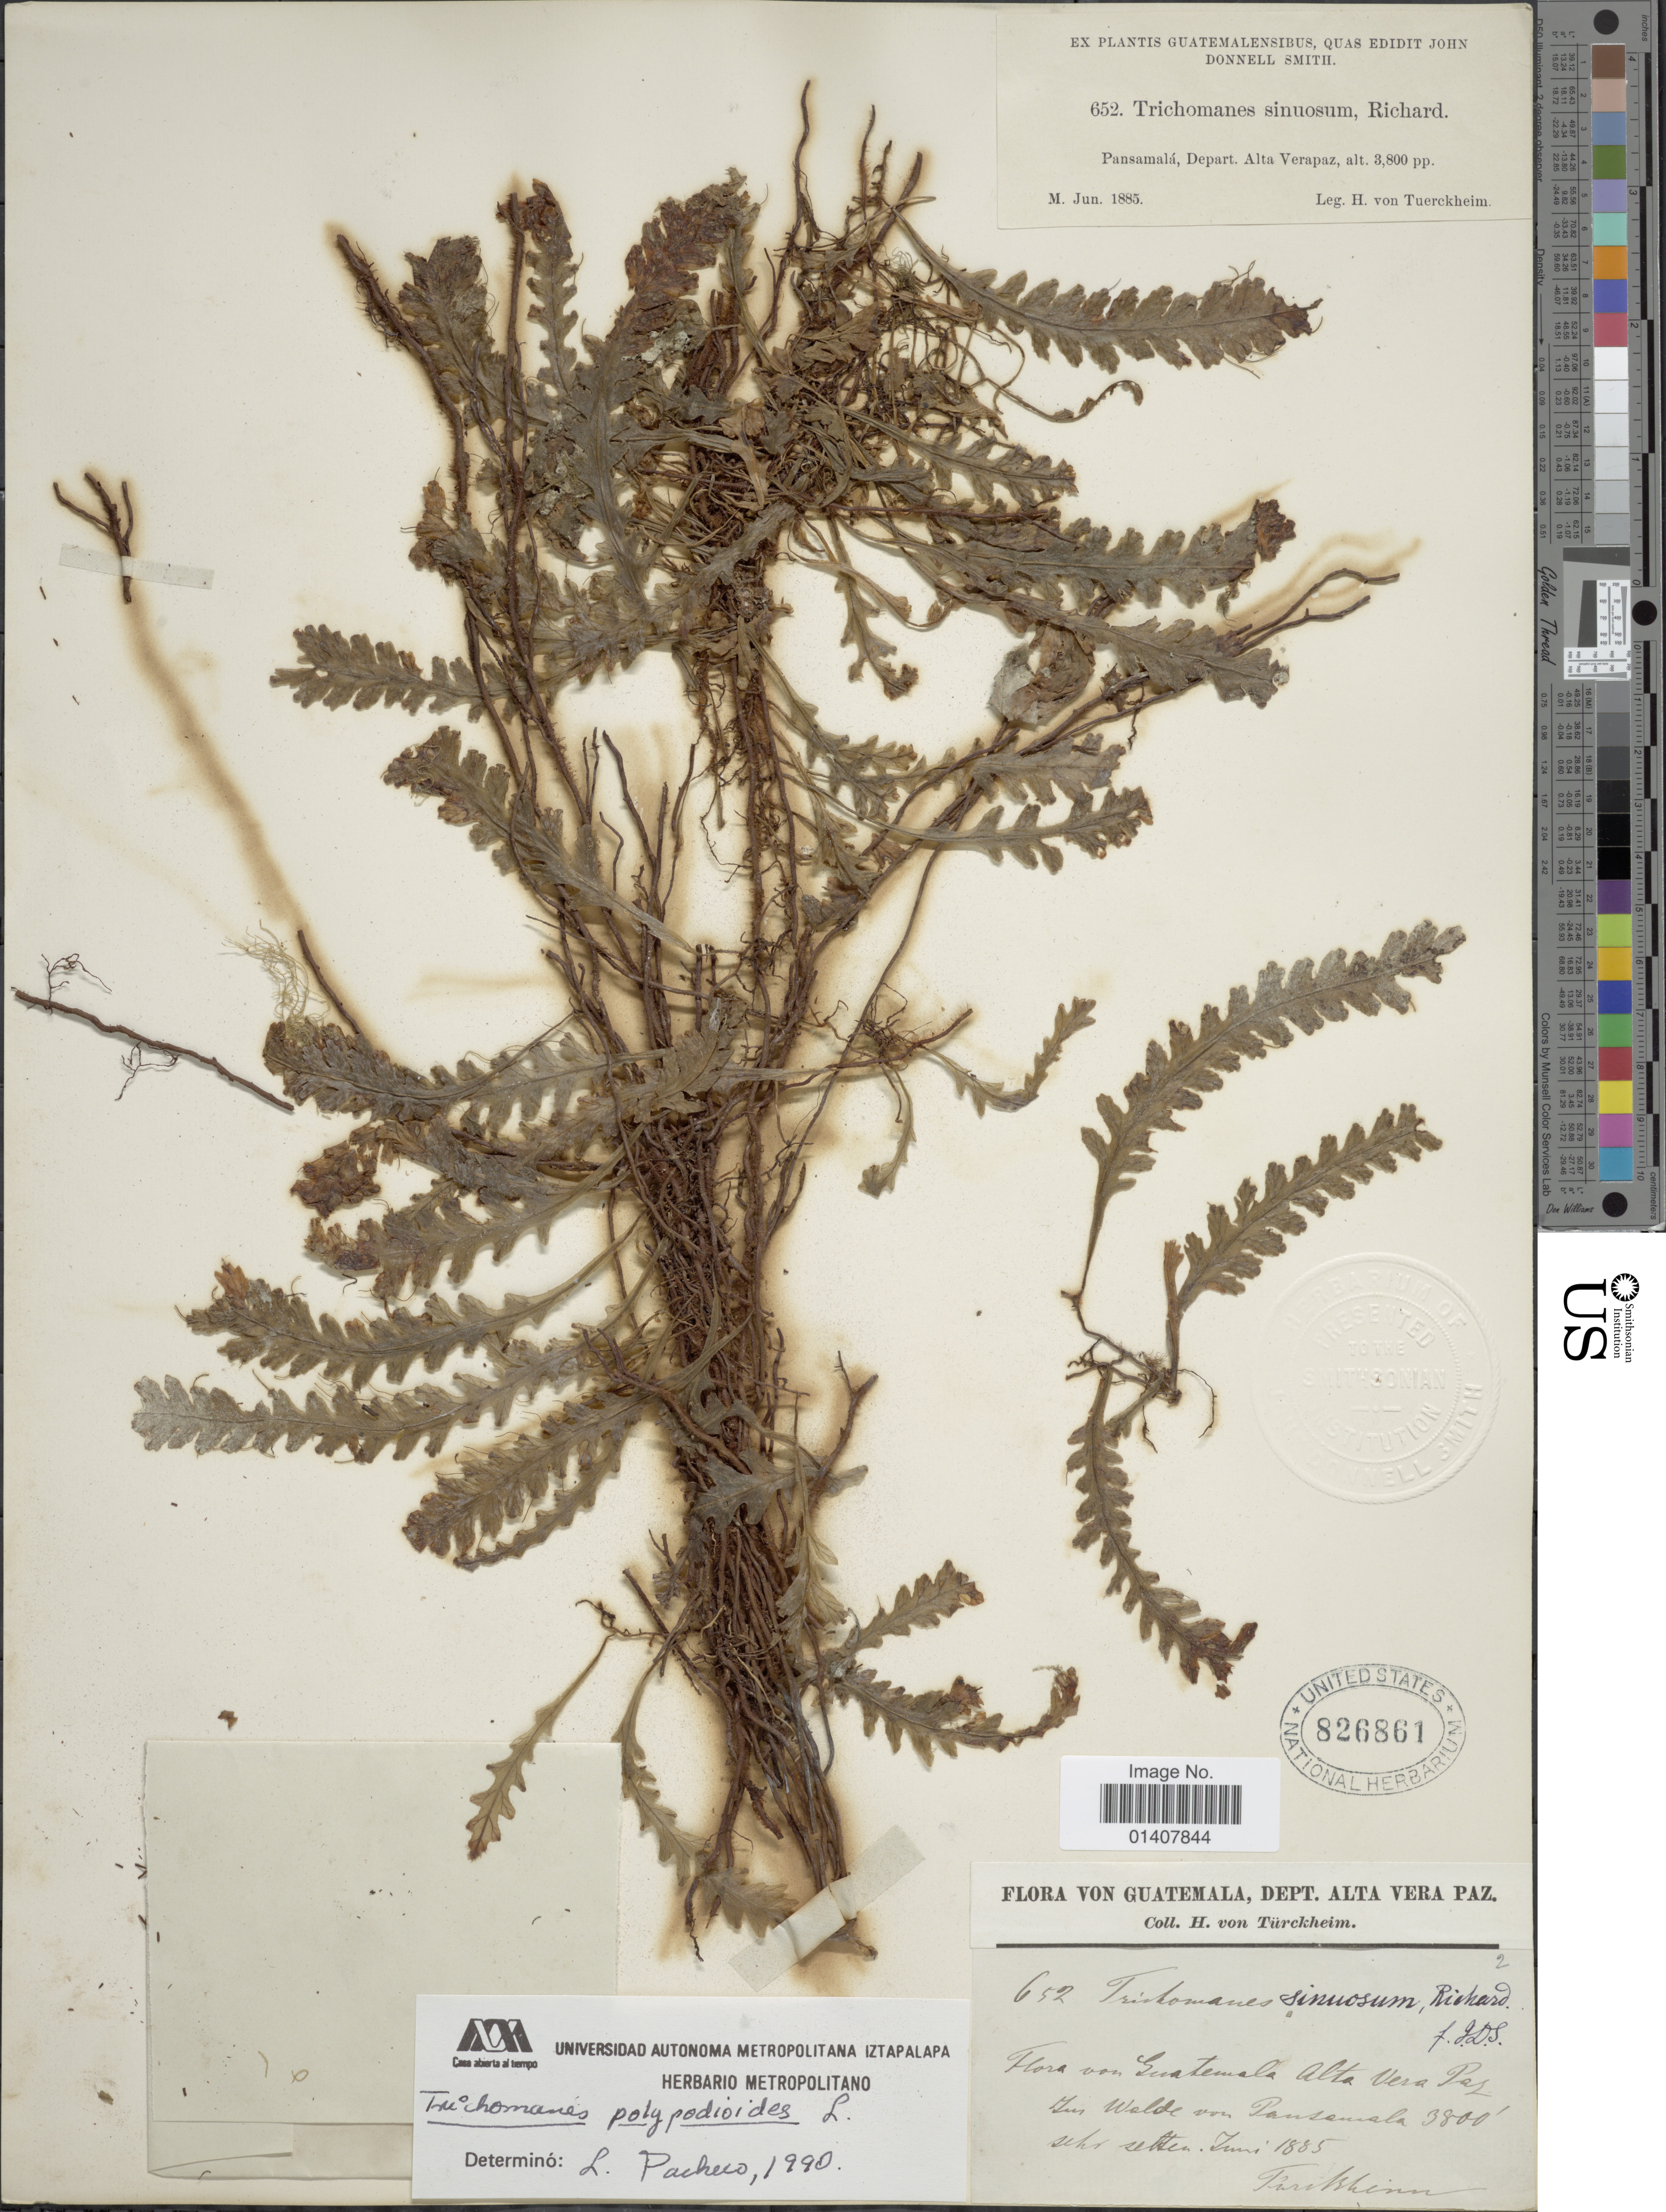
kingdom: Plantae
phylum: Tracheophyta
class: Polypodiopsida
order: Hymenophyllales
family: Hymenophyllaceae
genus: Trichomanes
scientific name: Trichomanes polypodioides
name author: L.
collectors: H. von Tuerckheim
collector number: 652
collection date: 1885-06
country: Guatemala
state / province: Alta Verapaz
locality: Pansamalá, Depart. Alta Verapaz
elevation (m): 1158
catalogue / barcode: US 826861